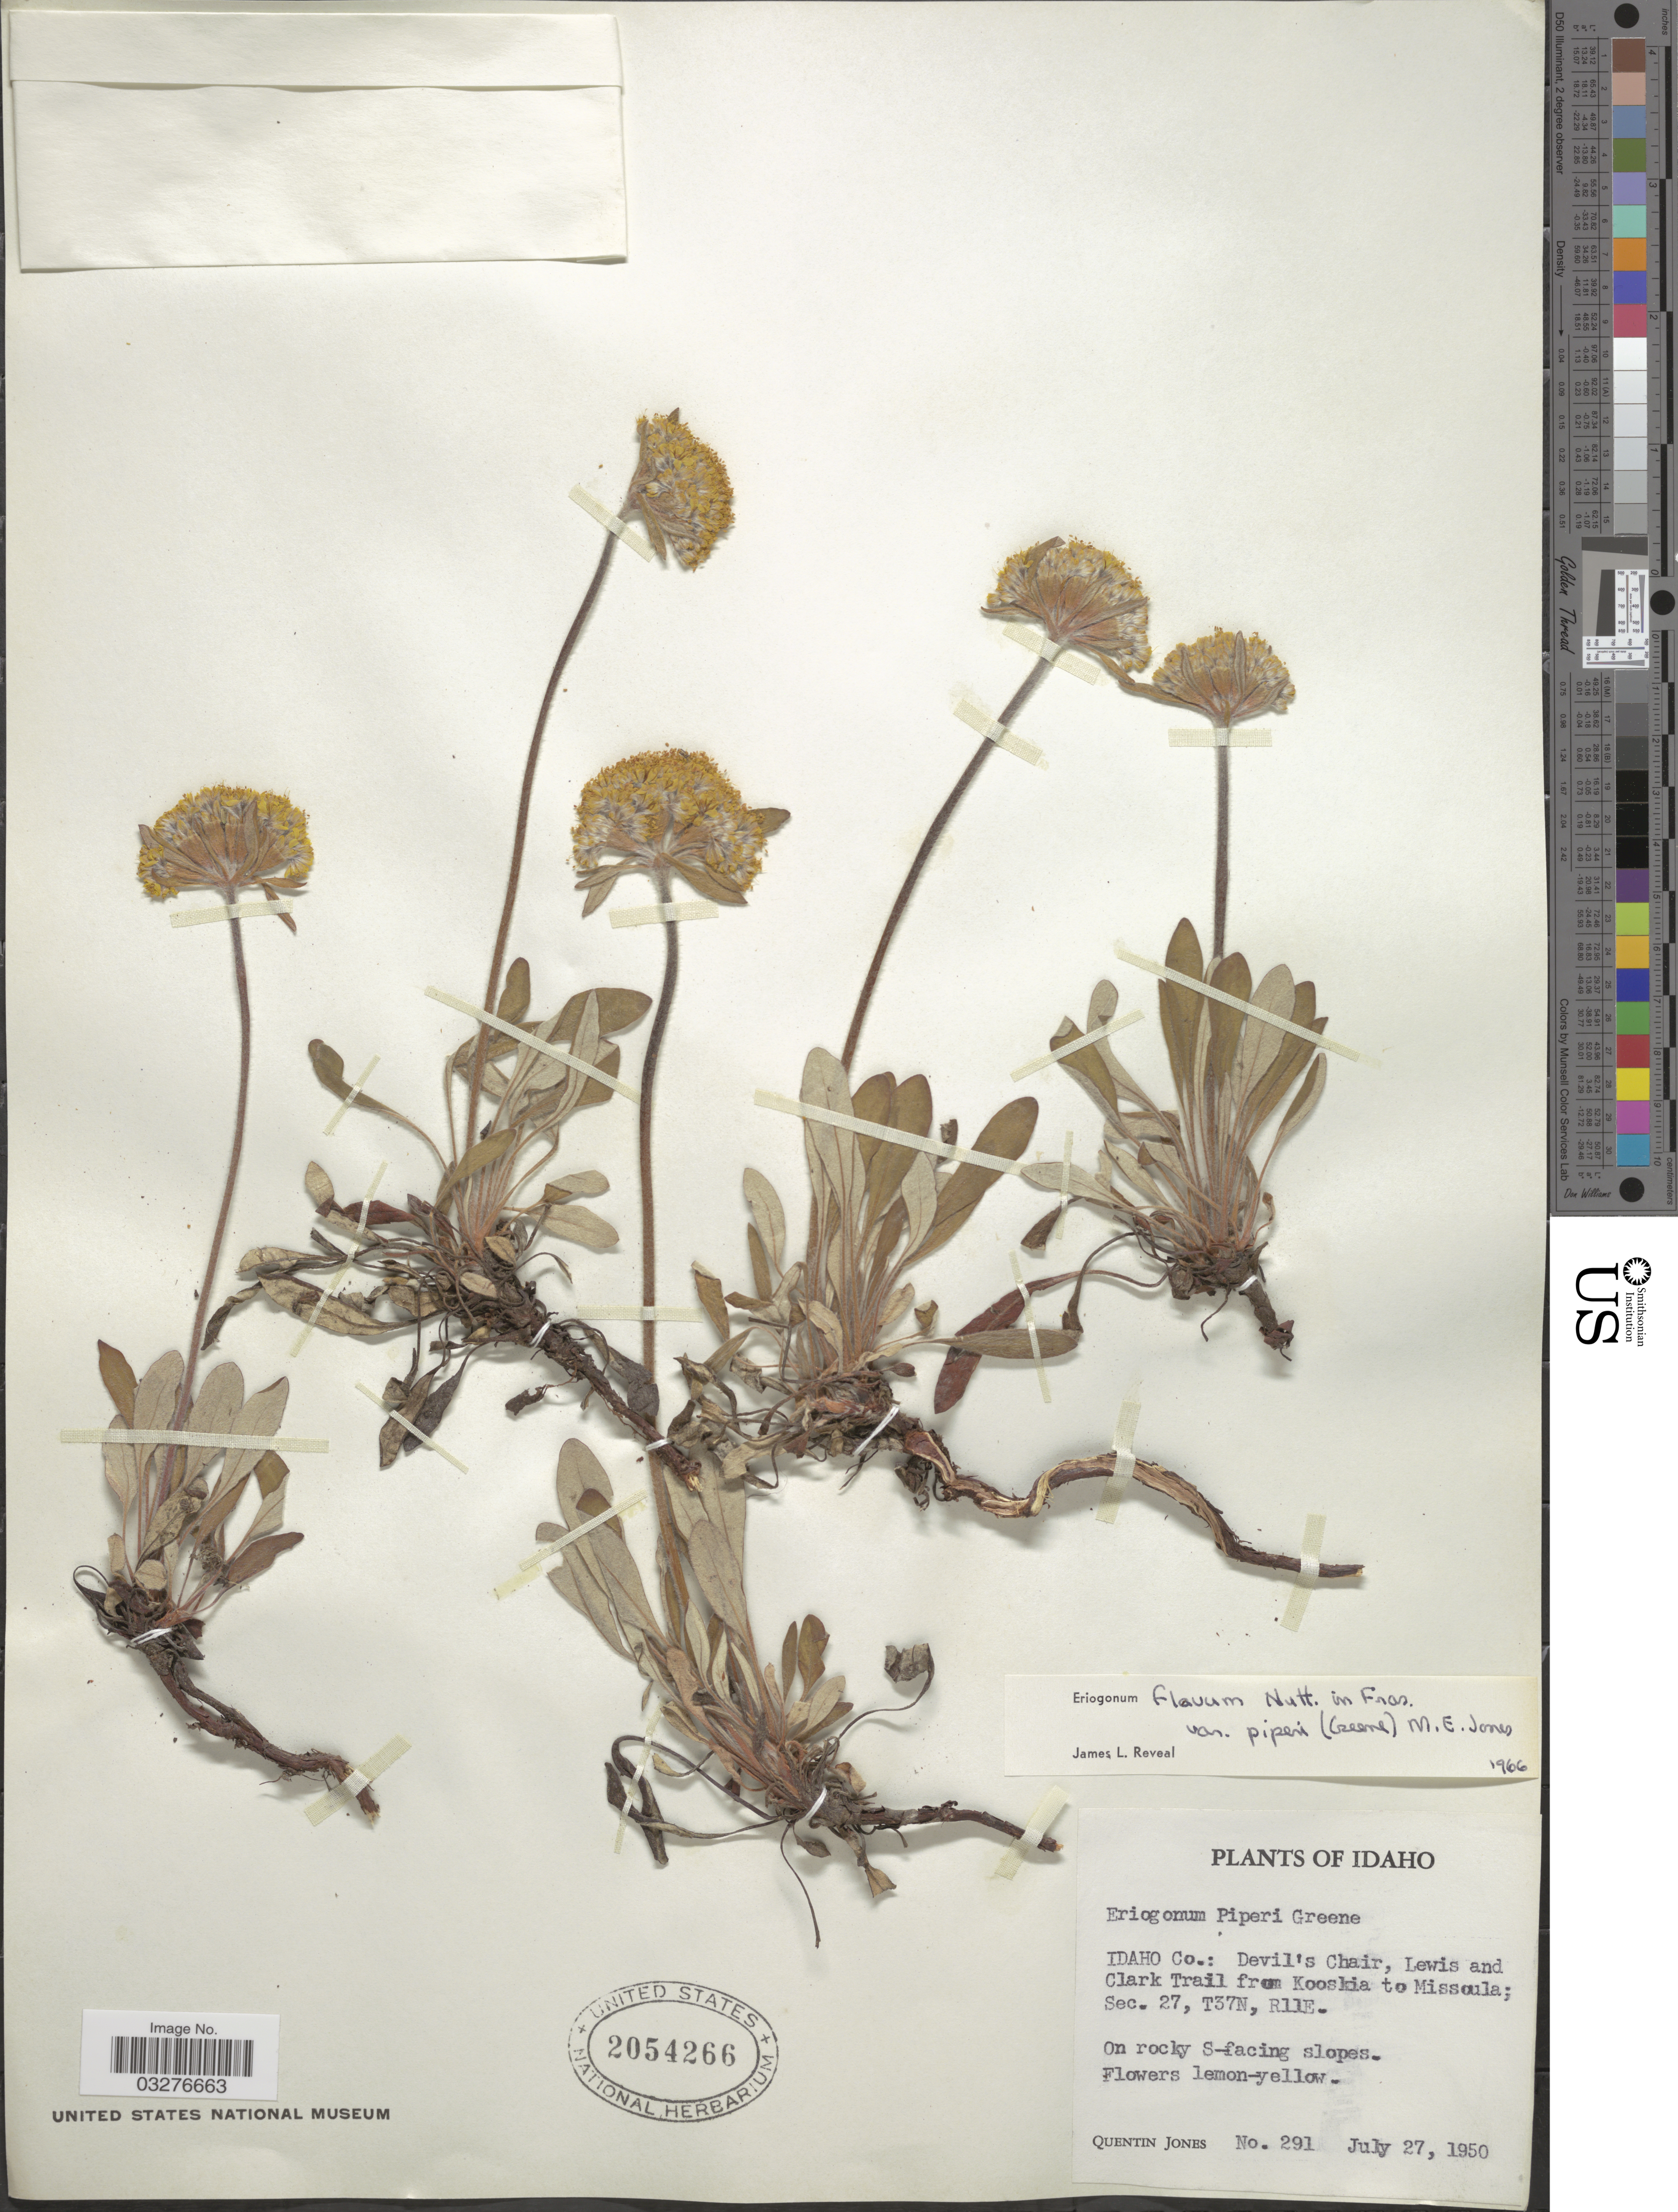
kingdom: Plantae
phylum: Tracheophyta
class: Magnoliopsida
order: Caryophyllales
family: Polygonaceae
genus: Eriogonum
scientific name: Eriogonum flavum var. piperi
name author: M.E. Jones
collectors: Q. Jones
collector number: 291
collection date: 1950-07-27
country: United States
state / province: Idaho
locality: Idaho Co.: Devil's Chair, Lewis and Clark Trail from Kooskia to Missoula; Sec. 27, T37N, R11E.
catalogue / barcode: US 2054266